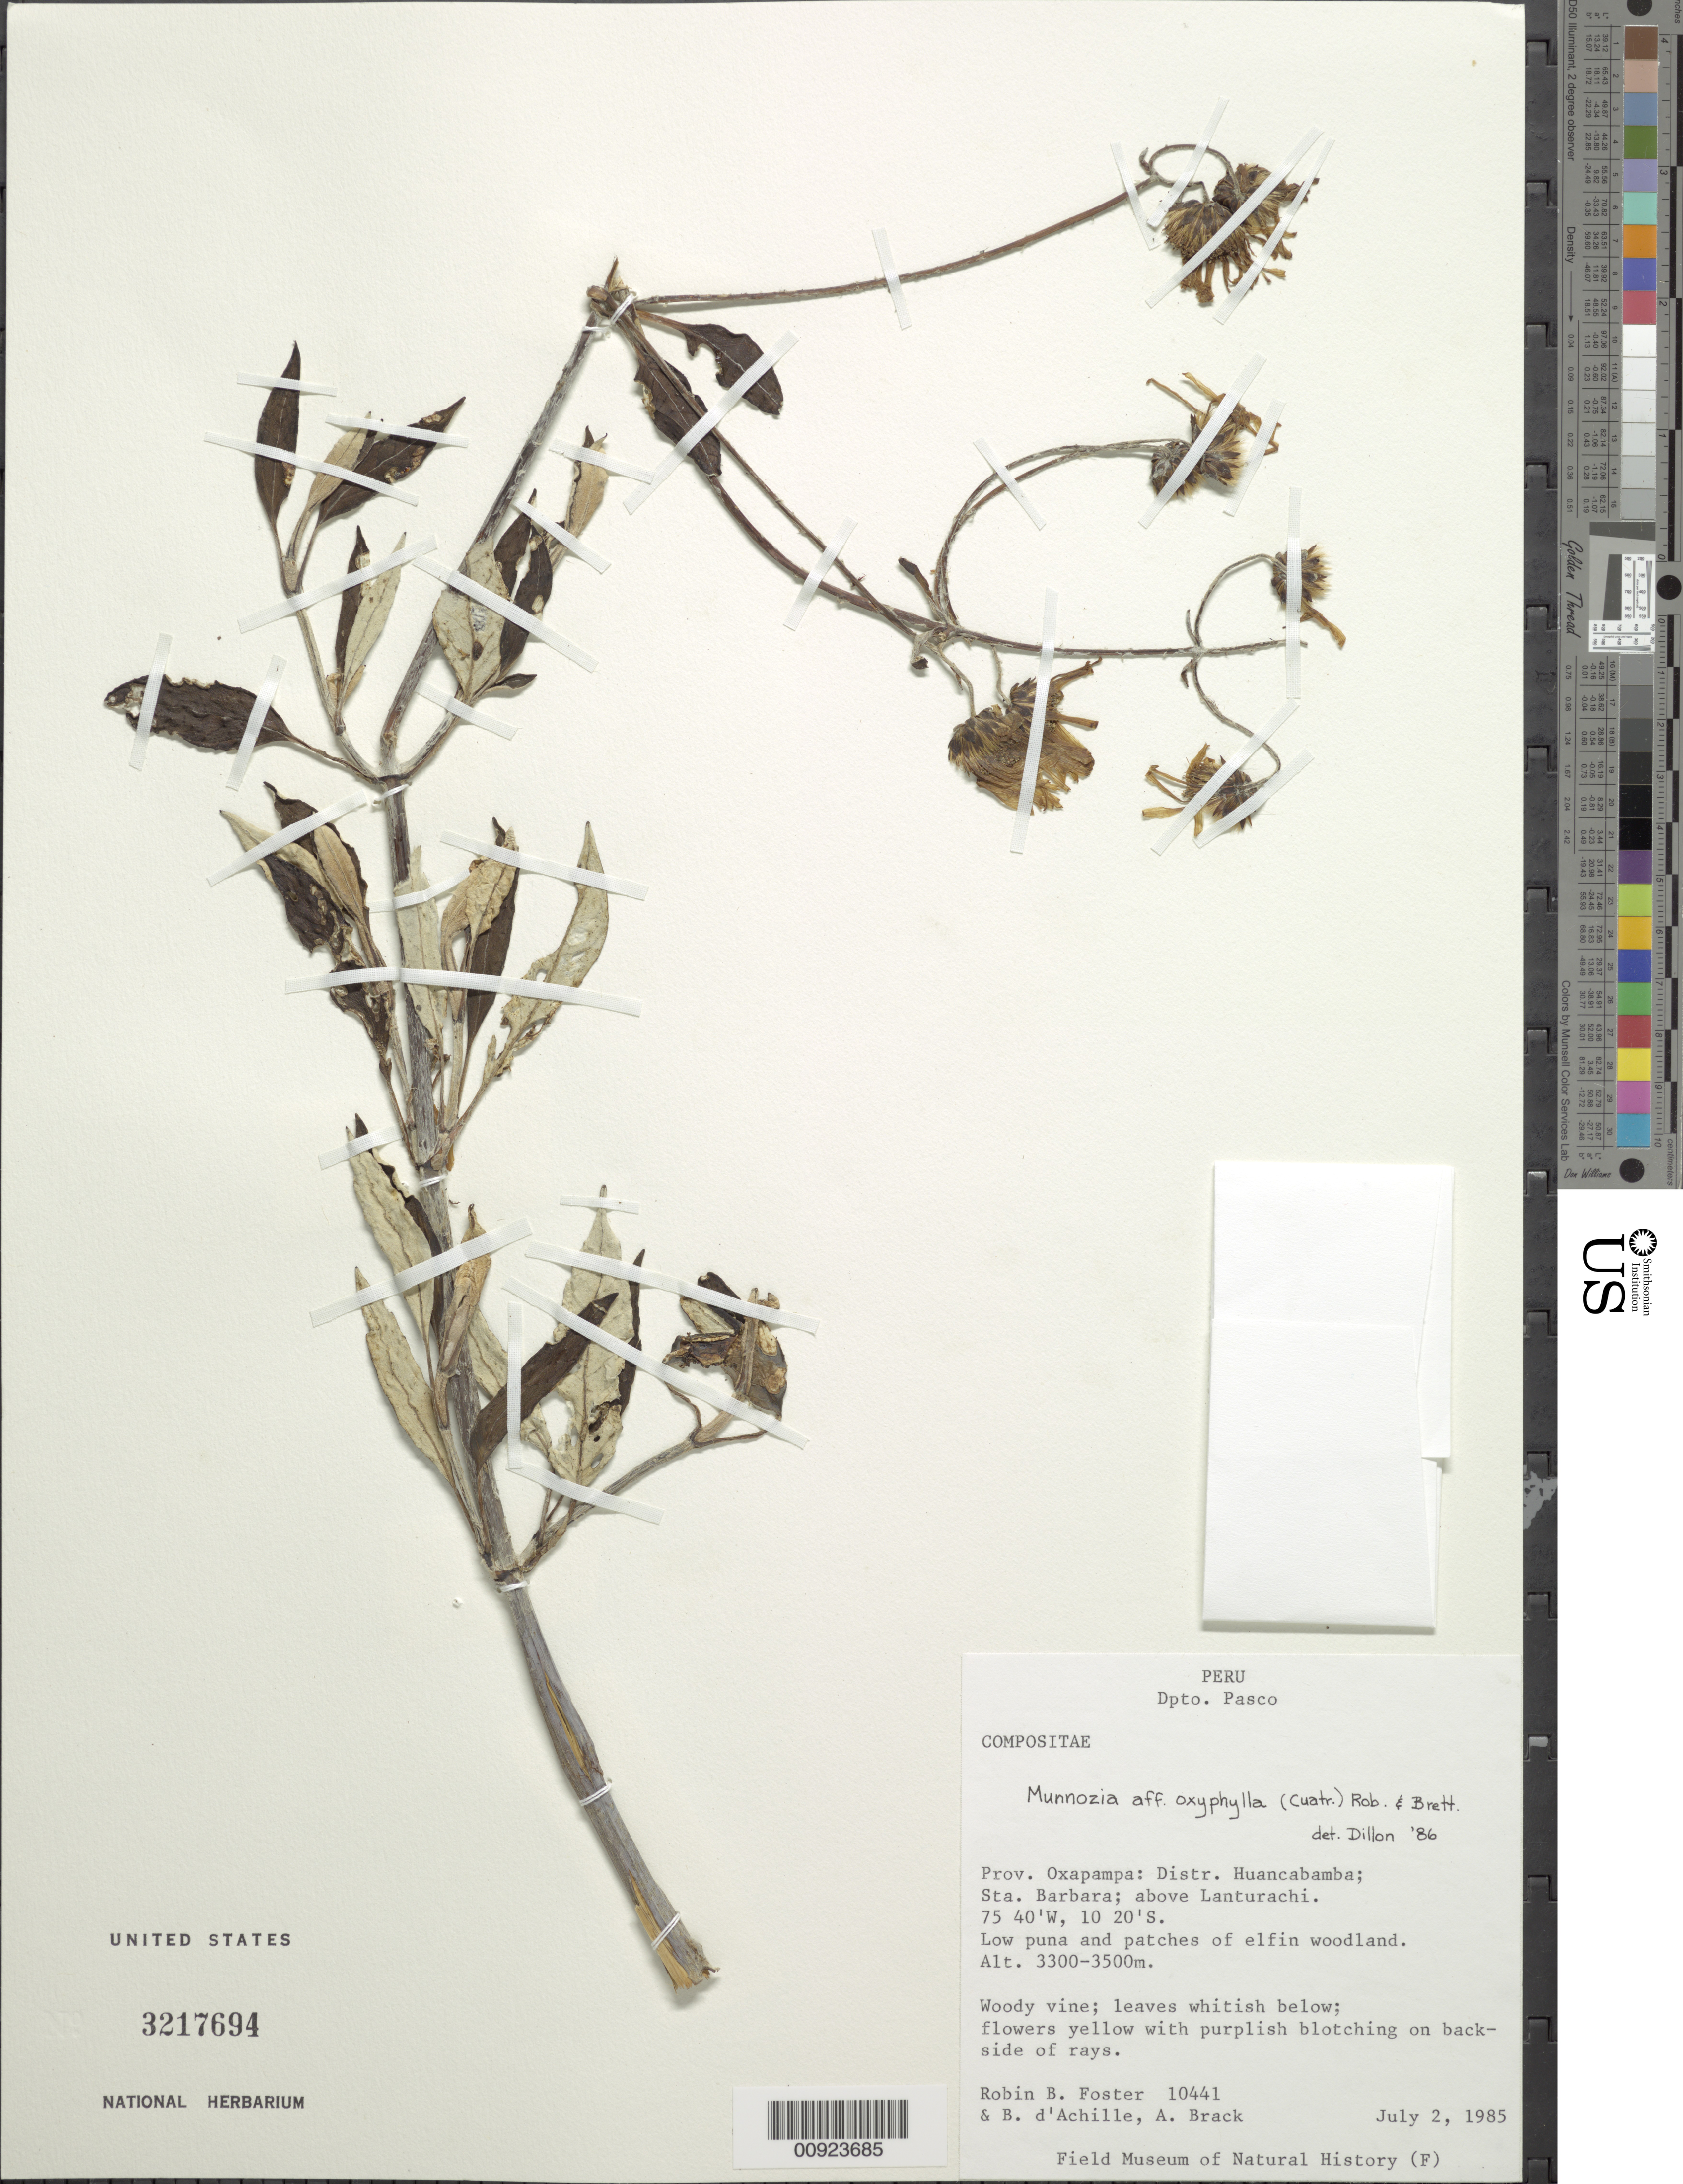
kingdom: Plantae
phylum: Tracheophyta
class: Magnoliopsida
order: Asterales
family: Asteraceae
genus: Munnozia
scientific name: Munnozia oxyphylla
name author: (Cuatrec.) H. Rob. & Brettell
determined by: Dillon, M. O.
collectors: R. B. Foster, B. d'Achille & A. Brack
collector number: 10441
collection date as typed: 2 July 1985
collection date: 1985-07-02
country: Peru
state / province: Pasco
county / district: Oxapampa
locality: Sta. Barbara; above Lanturachi. Huancabamba Dist.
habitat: Low puna and patches of elfin woodland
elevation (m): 3300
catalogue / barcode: US 3217694